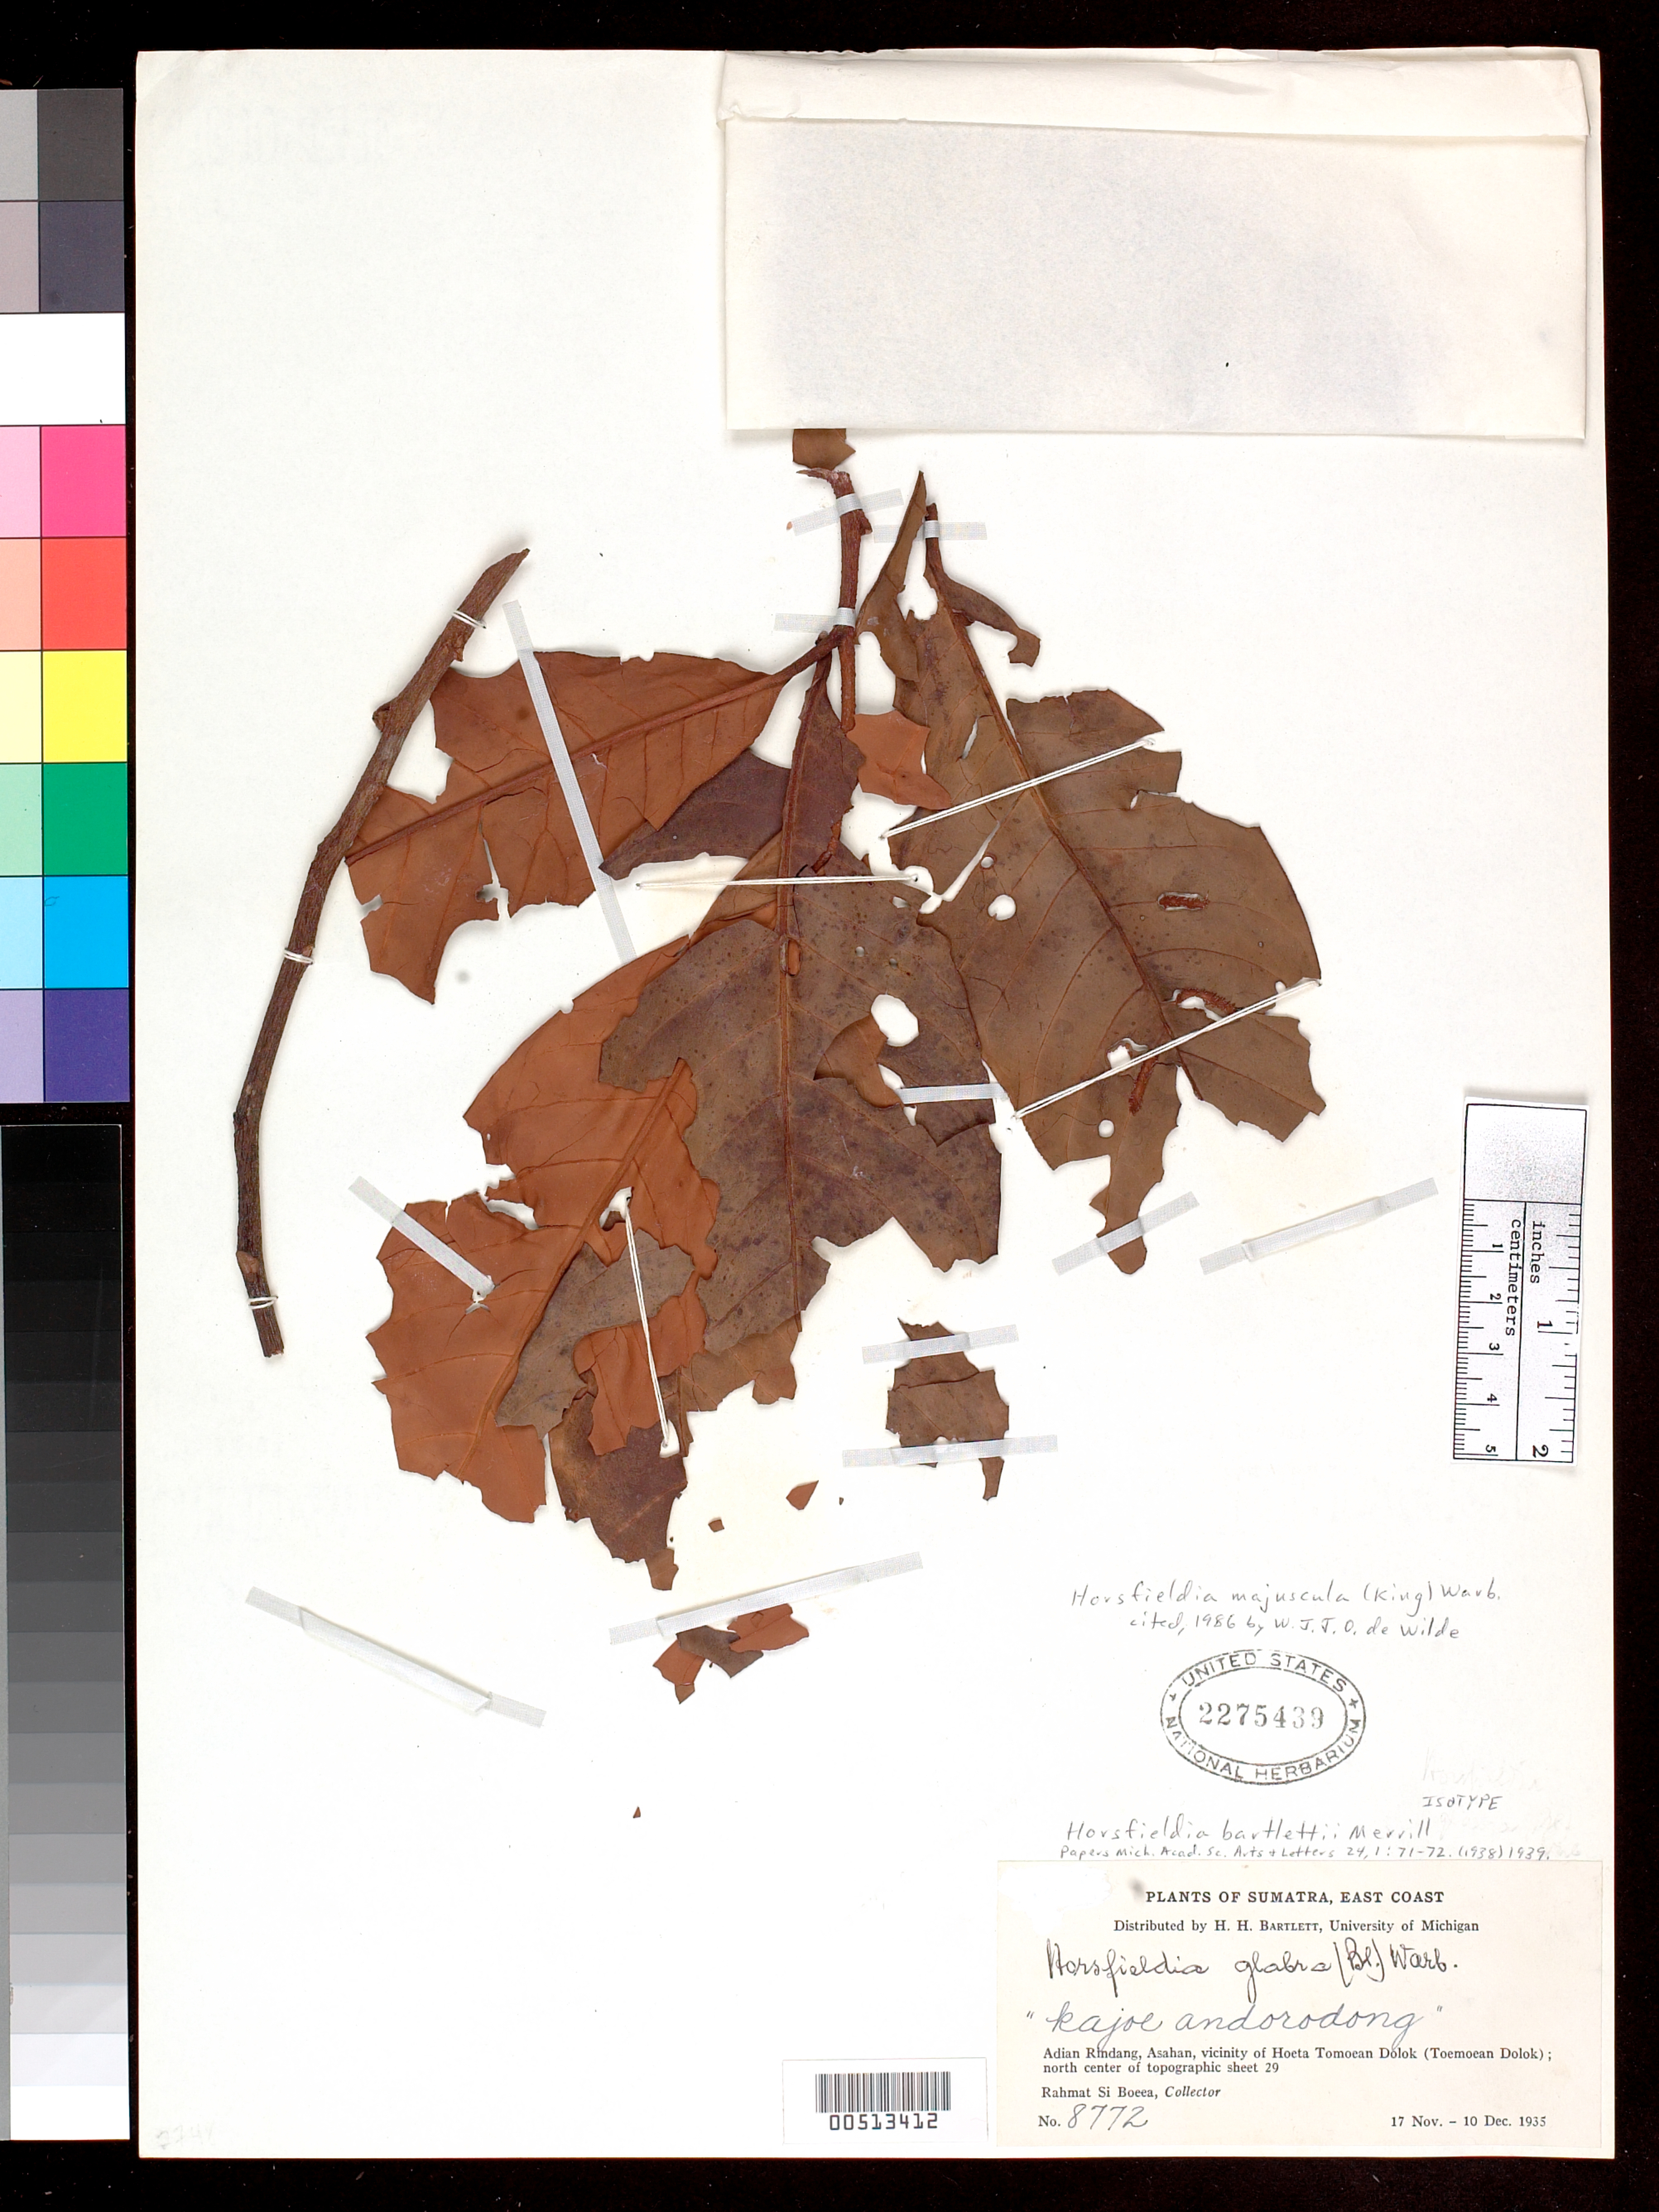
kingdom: Plantae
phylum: Tracheophyta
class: Magnoliopsida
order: Magnoliales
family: Myristicaceae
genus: Horsfieldia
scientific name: Horsfieldia bartlettii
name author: Merr.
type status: Isotype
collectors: Rahmat Si Boeea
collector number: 8772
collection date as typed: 17 Nov 1935 to 10 Dec 1935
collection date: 1935-11-17/1935-12-10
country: Indonesia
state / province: Sumatra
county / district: Aceh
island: Sumatra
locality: Adian Rindang, Asahan, vicinity of Hoeta Tomoean Dolok (Toemoean Dolok), N center of topographic sheet 29.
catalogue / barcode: US 2275439